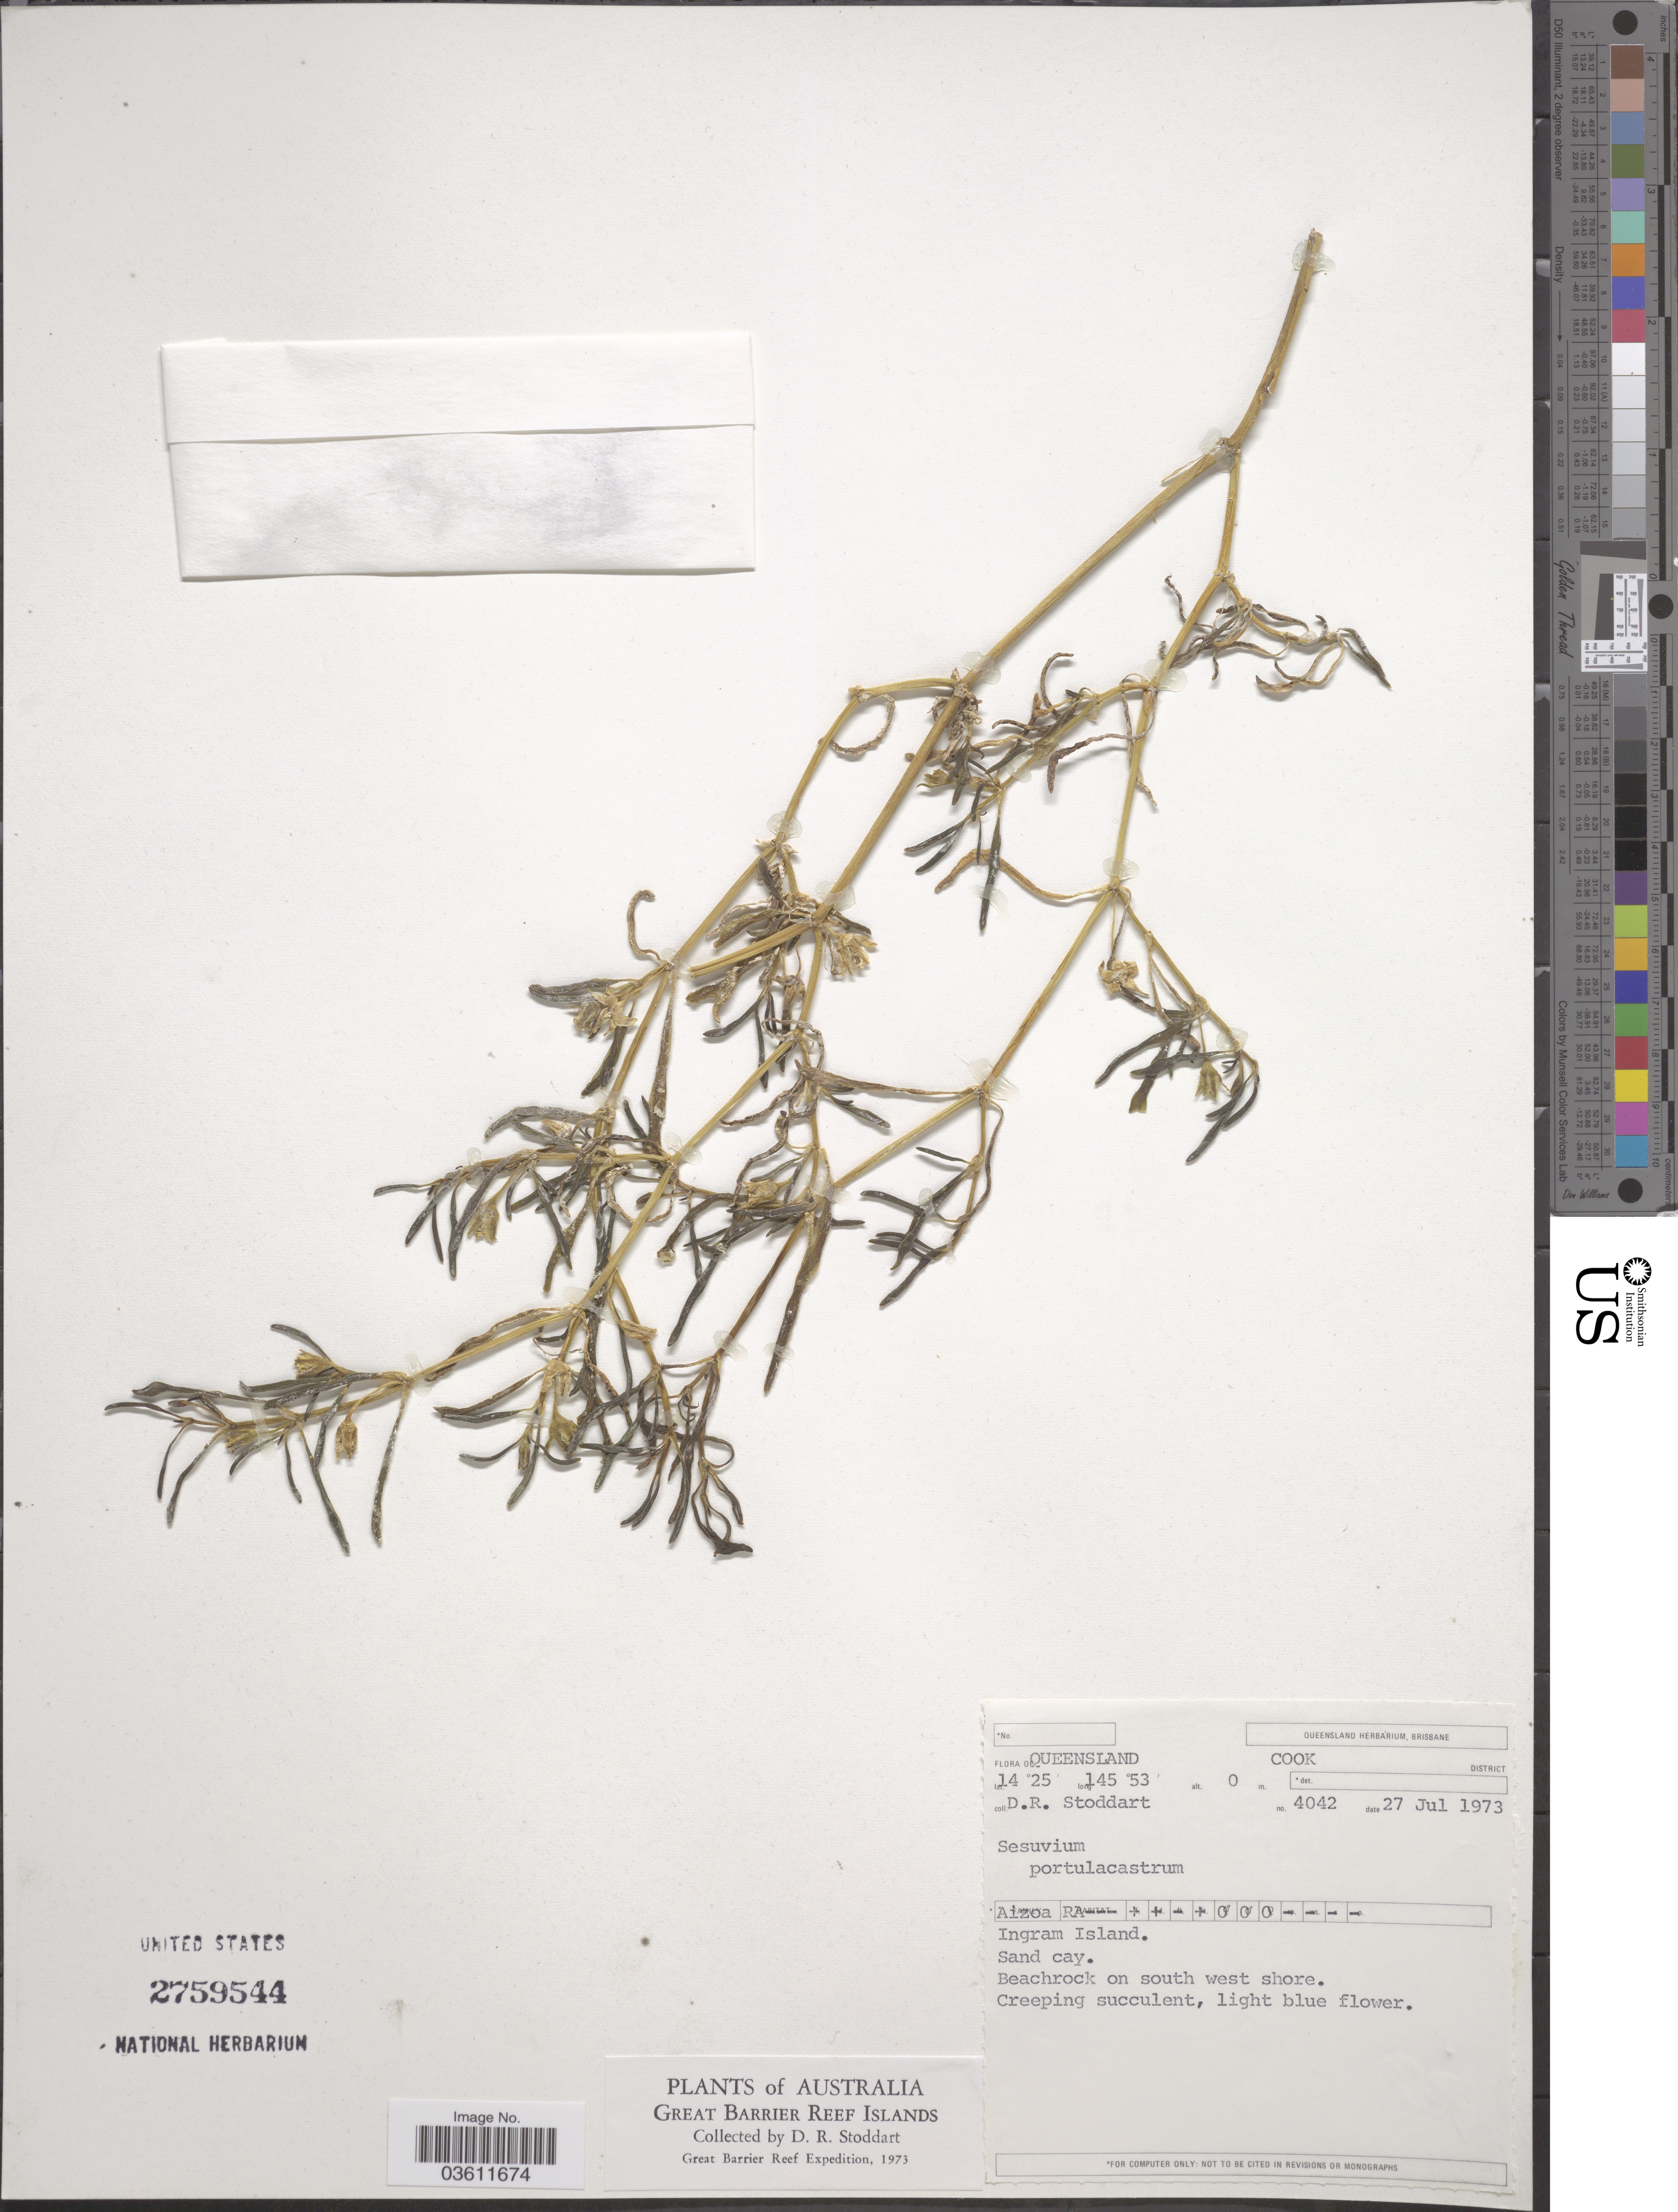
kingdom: Plantae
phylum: Tracheophyta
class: Magnoliopsida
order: Caryophyllales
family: Aizoaceae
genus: Sesuvium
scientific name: Sesuvium portulacastrum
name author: (L.) L.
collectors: D. R. Stoddart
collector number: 4042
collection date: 1973-07-27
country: Australia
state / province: Queensland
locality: Cook District. Ingram Island. Sand cay. Beachrock on south west shore. Great Barrier Reef Islands.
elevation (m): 0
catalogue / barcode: US 2759544